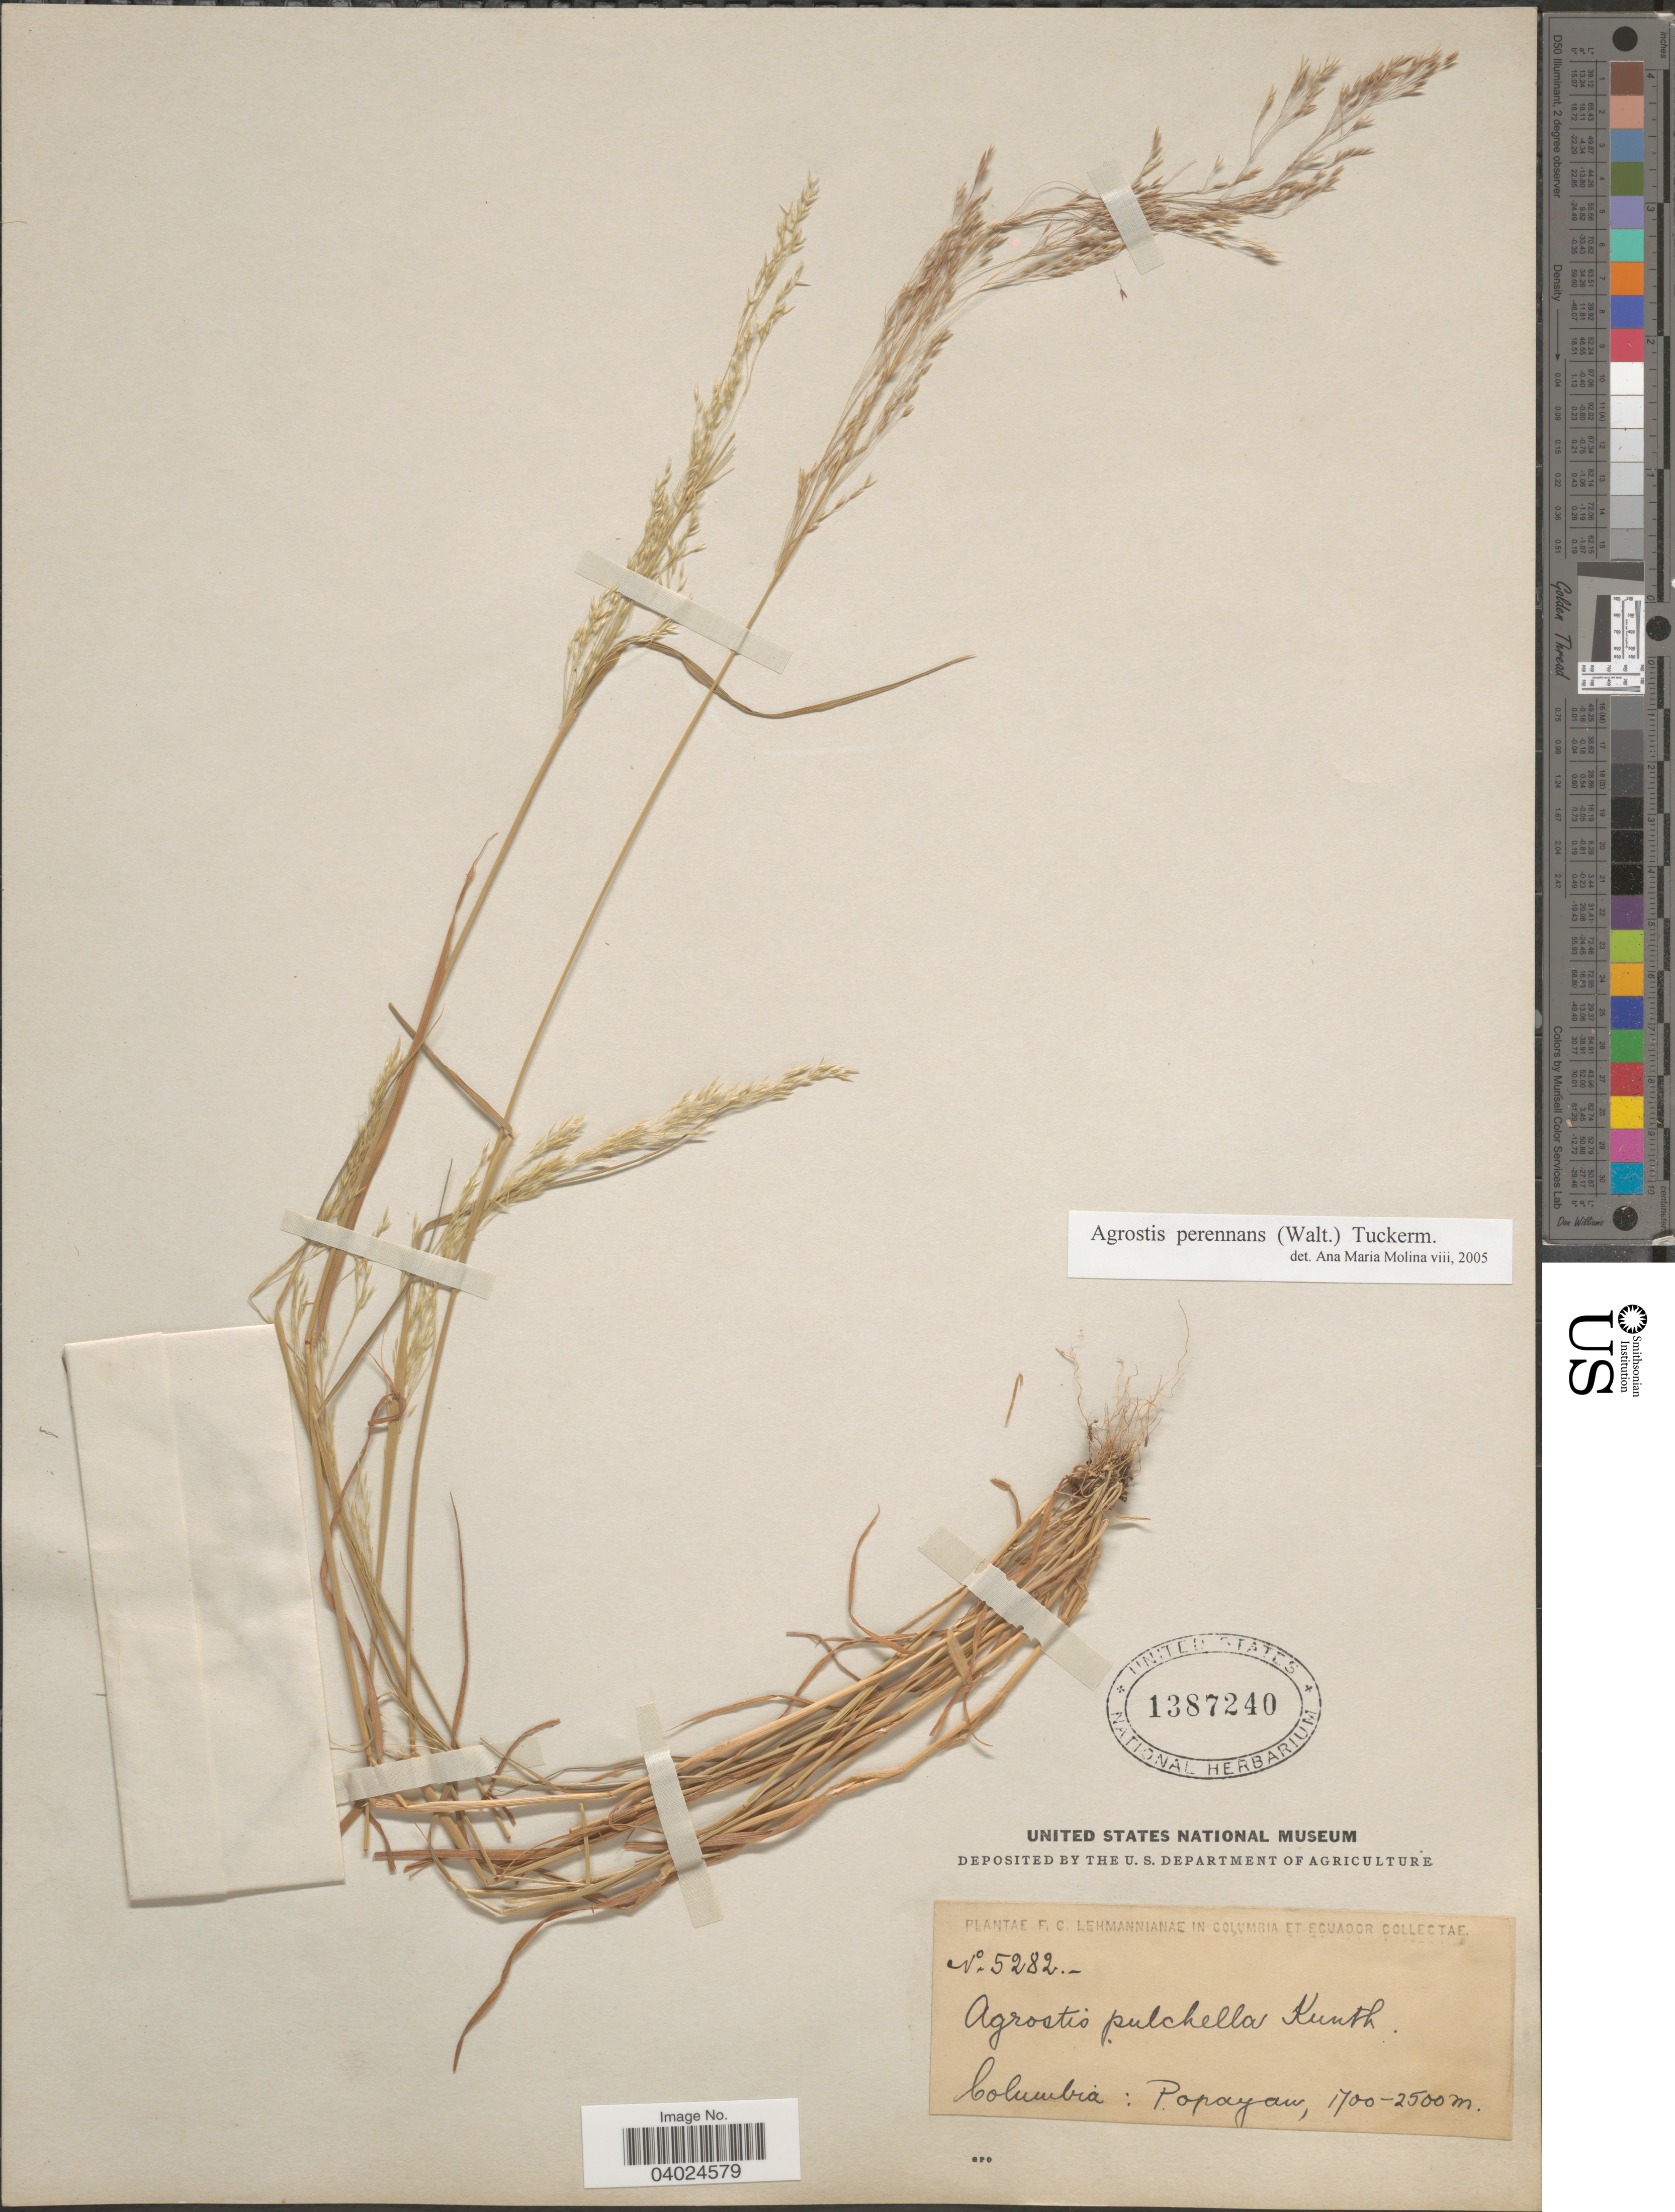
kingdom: Plantae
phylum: Tracheophyta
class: Liliopsida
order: Poales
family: Poaceae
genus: Agrostis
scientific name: Agrostis perennans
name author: (Walter) Tuck.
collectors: F. C. Lehmann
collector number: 5282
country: Colombia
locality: Popayan.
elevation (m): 1700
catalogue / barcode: US 1387240